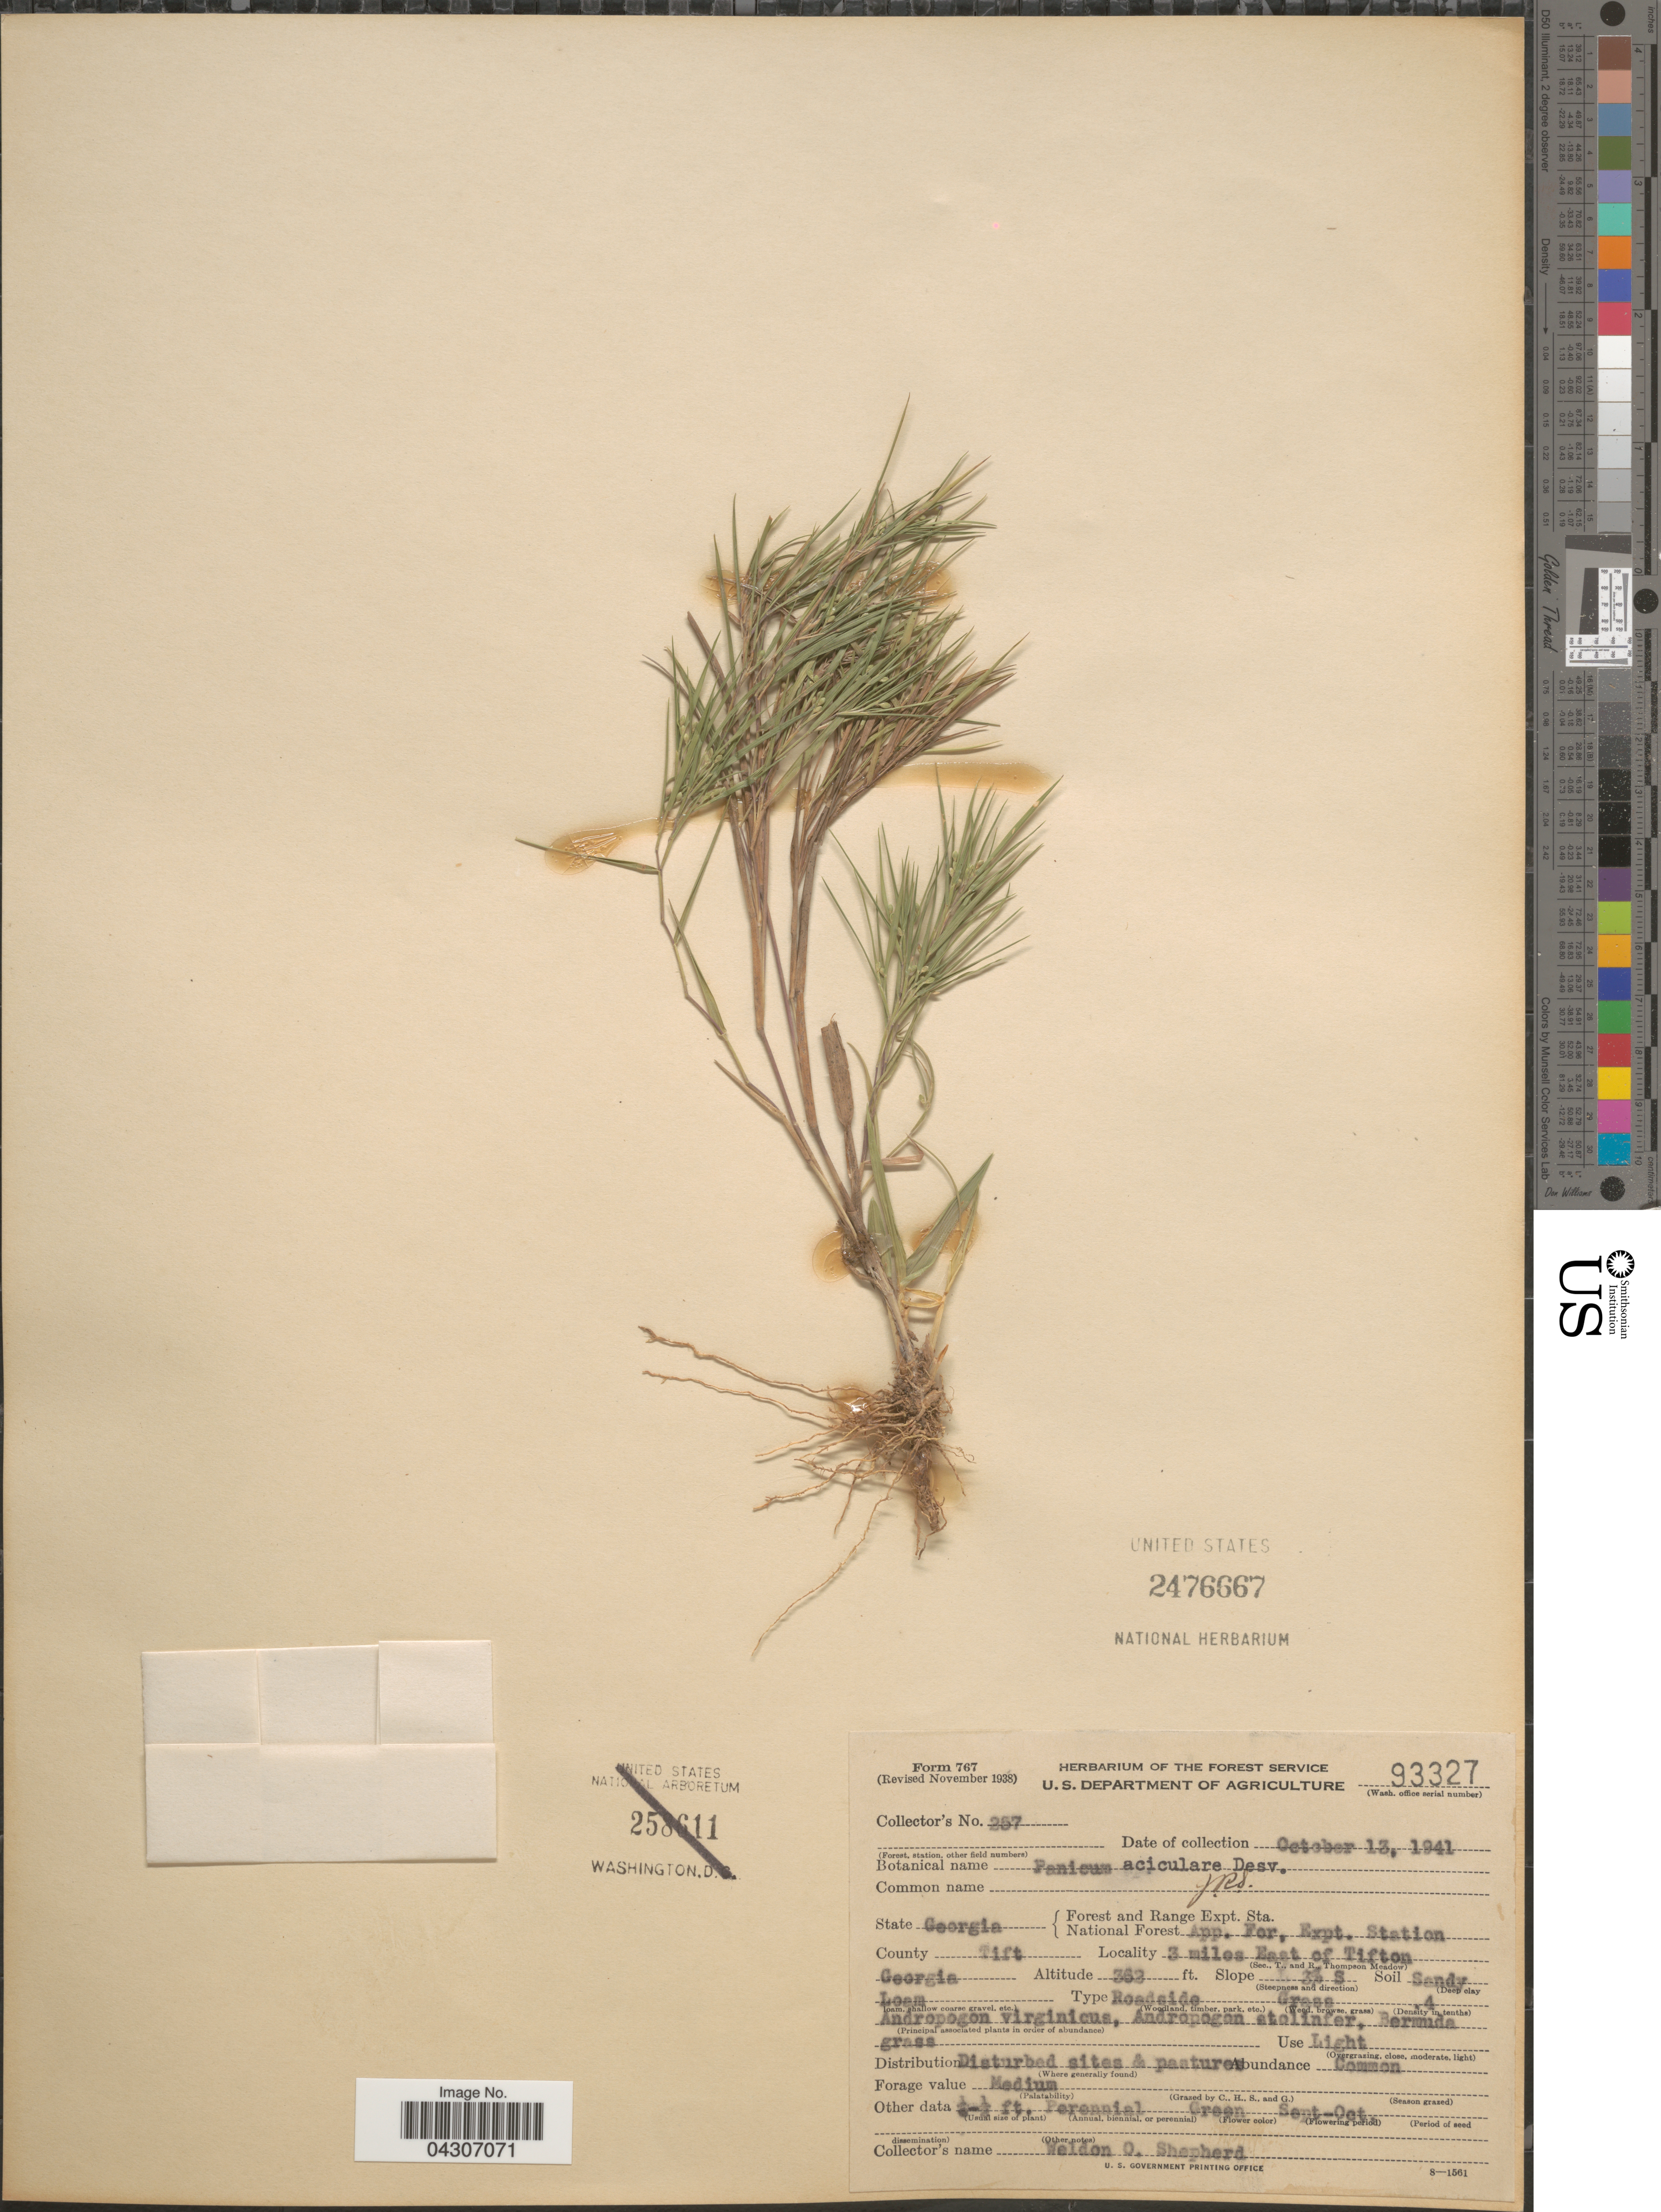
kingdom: Plantae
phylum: Tracheophyta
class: Liliopsida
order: Poales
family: Poaceae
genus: Dichanthelium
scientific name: Dichanthelium aciculare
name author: (Desv. ex Poir.) Gould & C.A. Clark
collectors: W. Shepherd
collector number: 257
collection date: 1941-10-13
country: United States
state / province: Georgia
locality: Forest and Range Expt. Sta. National Forest App. For, Expt. Station. County Tift. 3 miles East of Tifton. Slope 3% S.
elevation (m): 110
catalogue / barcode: US 2476667